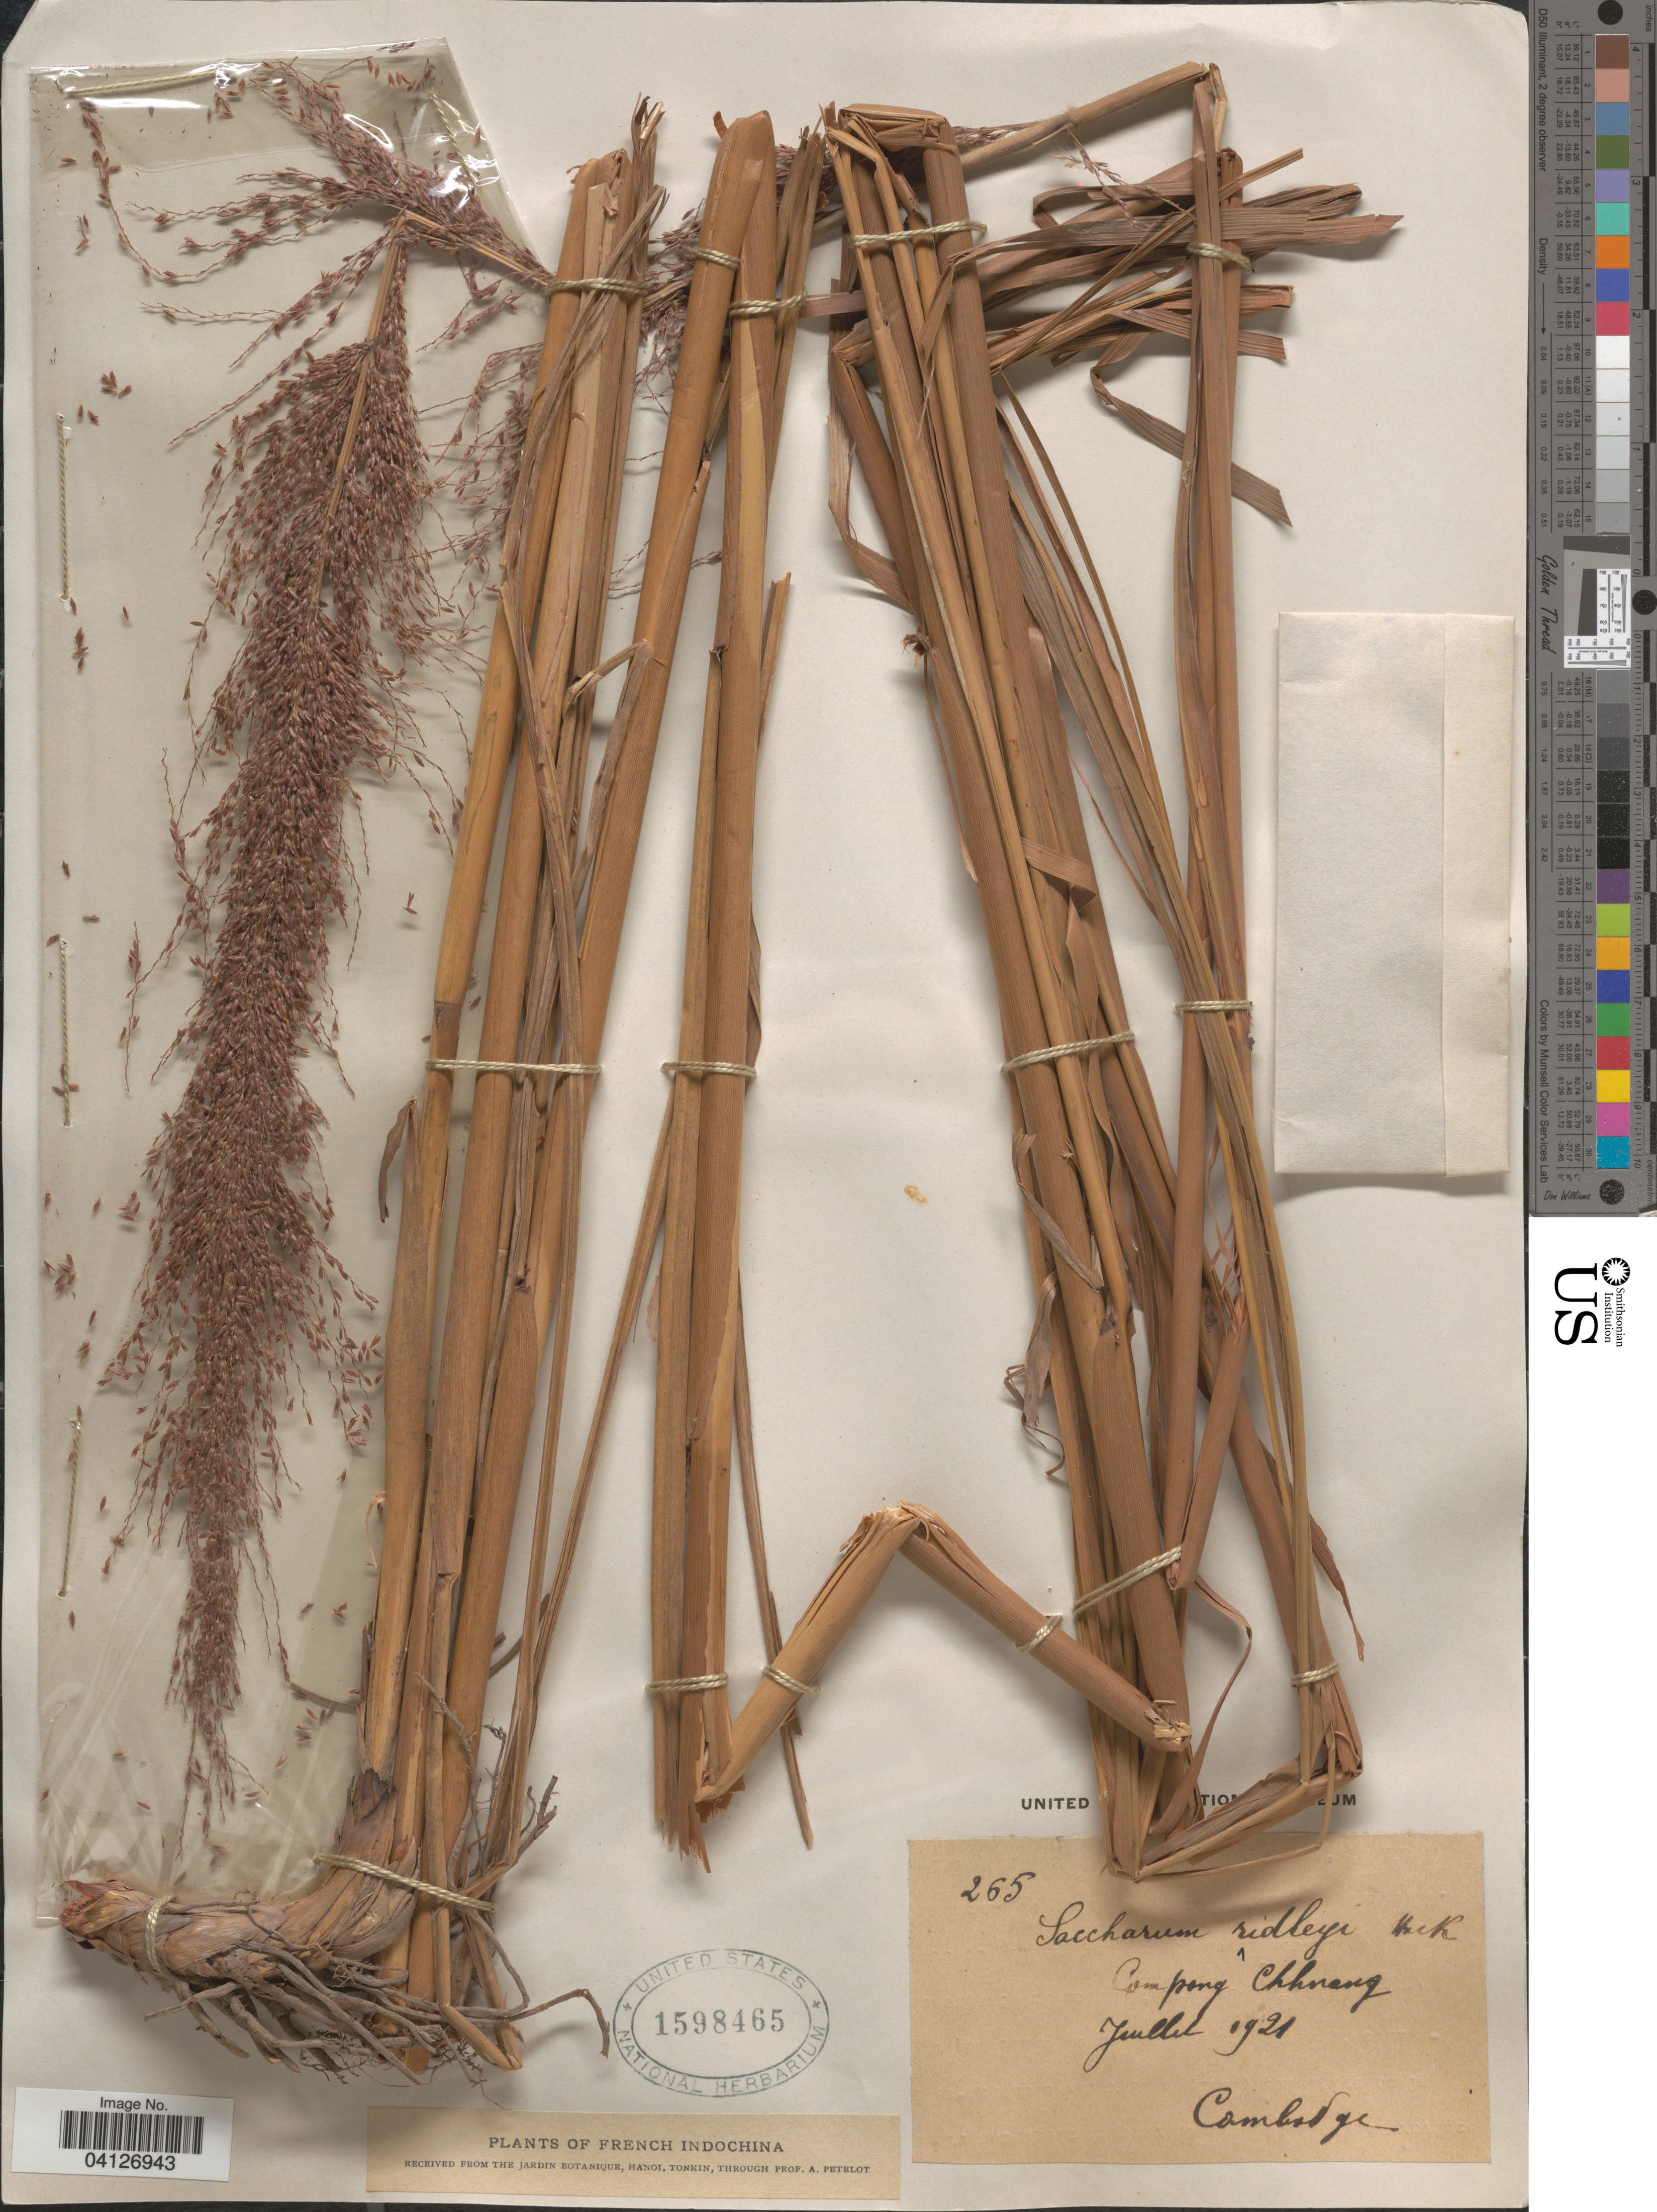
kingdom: Plantae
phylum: Tracheophyta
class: Liliopsida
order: Poales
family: Poaceae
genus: Saccharum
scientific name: Saccharum ridleyi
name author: Hack.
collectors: -. Cambadge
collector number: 265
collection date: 1921-07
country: Cambodia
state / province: Kampong Chhnang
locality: French Indochina. Campong Chhnang.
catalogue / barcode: US 1598465